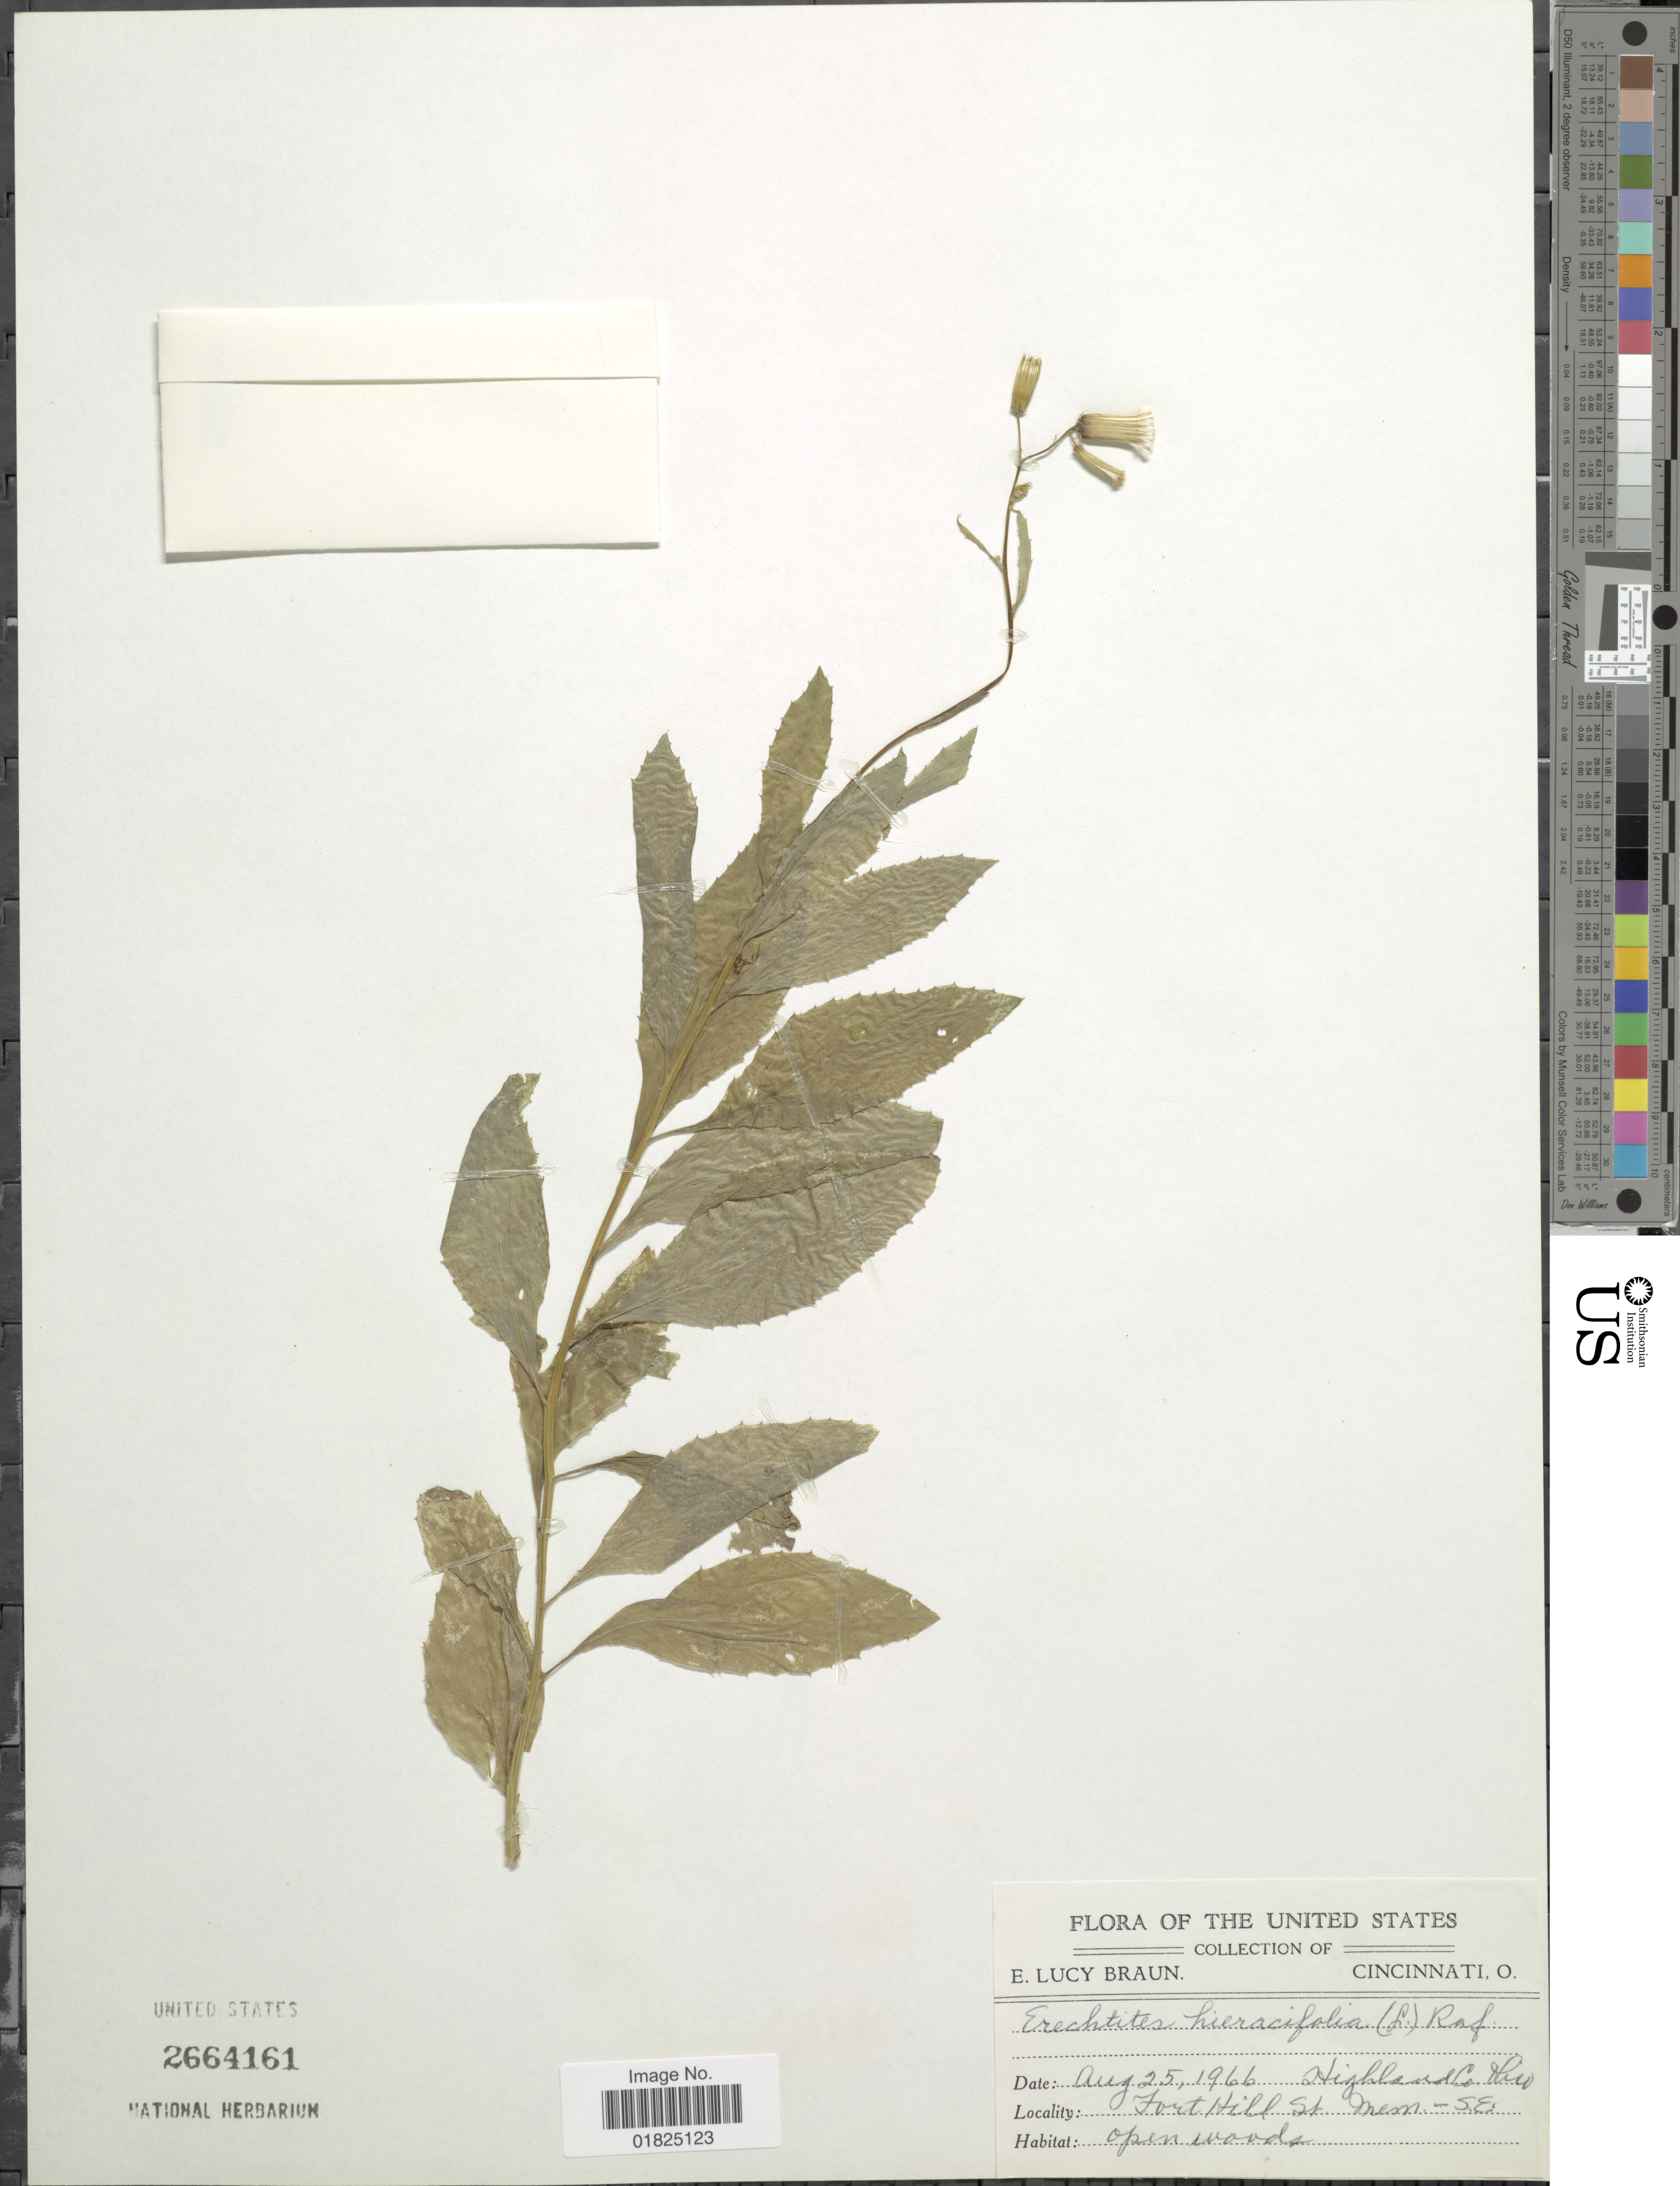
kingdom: Plantae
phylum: Tracheophyta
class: Magnoliopsida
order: Asterales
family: Asteraceae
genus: Erechtites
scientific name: Erechtites hieraciifolius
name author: (L.) Raf. ex DC.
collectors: E. L. Braun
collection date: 1966-08-25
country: United States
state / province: Ohio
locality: Highlands Co, Fort Hill St Mess- SE open woods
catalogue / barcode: US 2664161